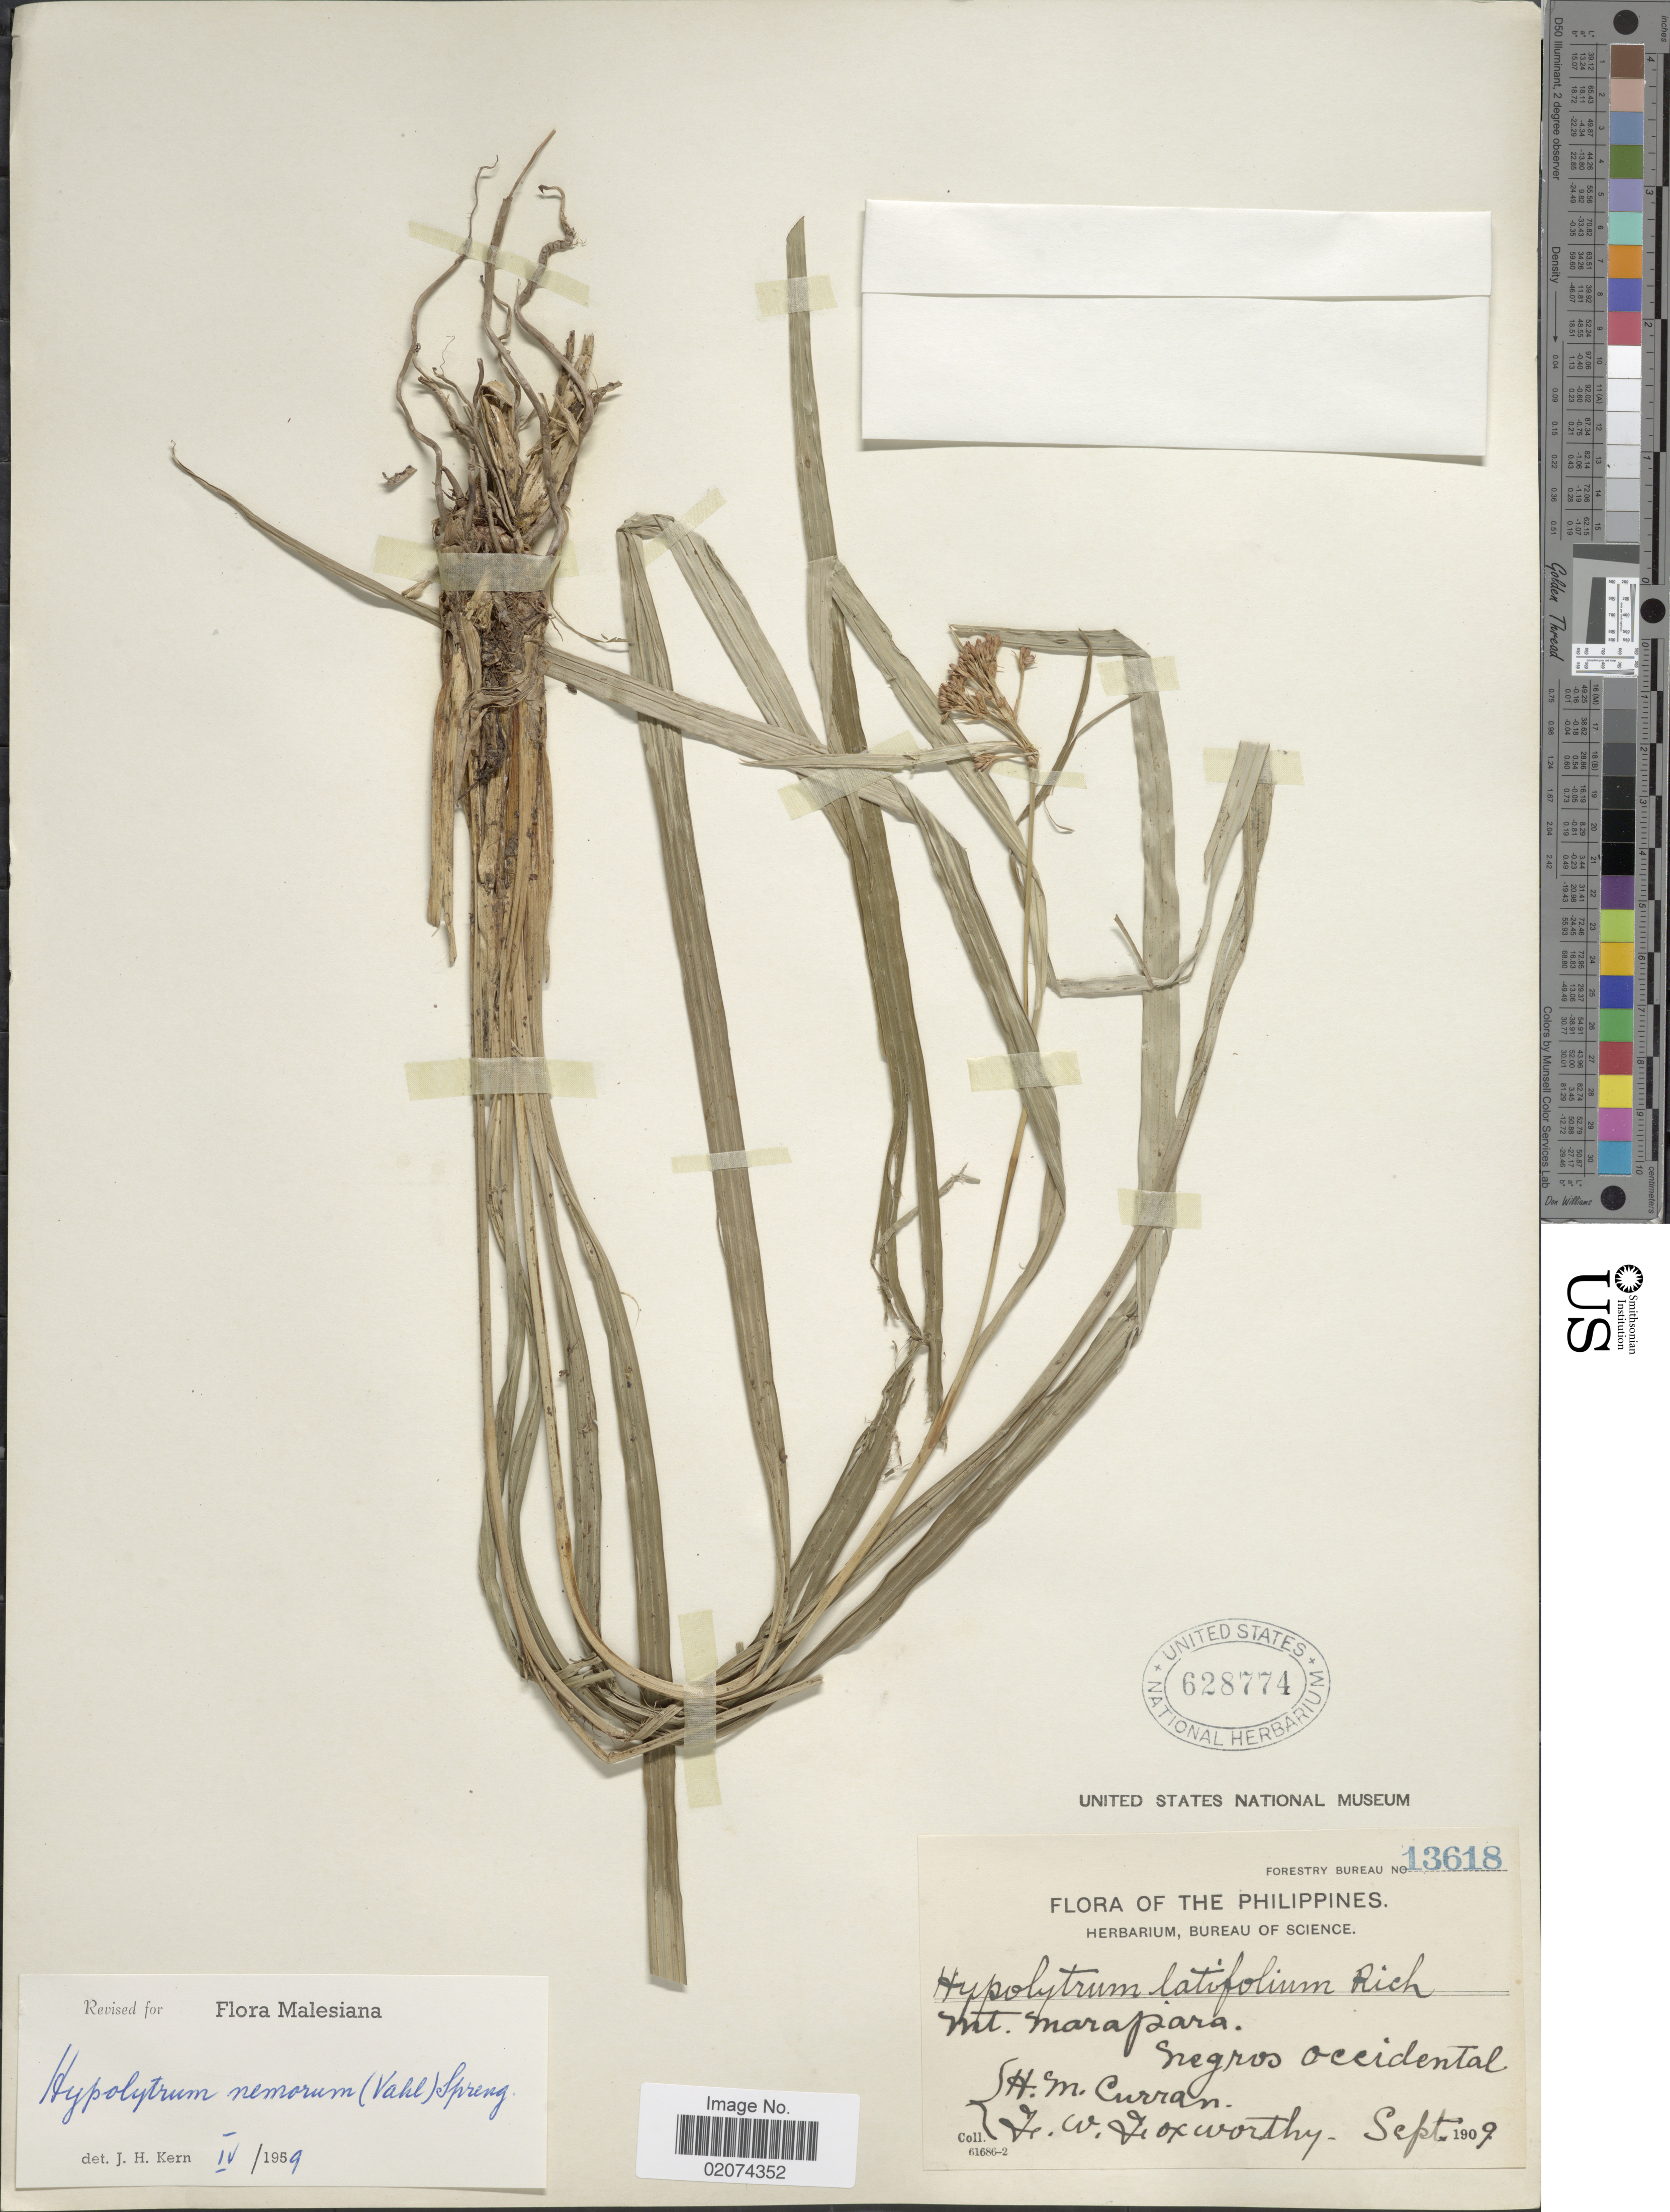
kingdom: Plantae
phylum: Tracheophyta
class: Liliopsida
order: Poales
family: Cyperaceae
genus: Hypolytrum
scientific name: Hypolytrum nemorum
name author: (Vahl) Spreng.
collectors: H. M. Curran & F. W. Foxworthy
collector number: Forestry Bureau 13618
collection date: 1909-09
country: Philippines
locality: Mt. Marapara. Negros Occidental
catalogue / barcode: US 628774